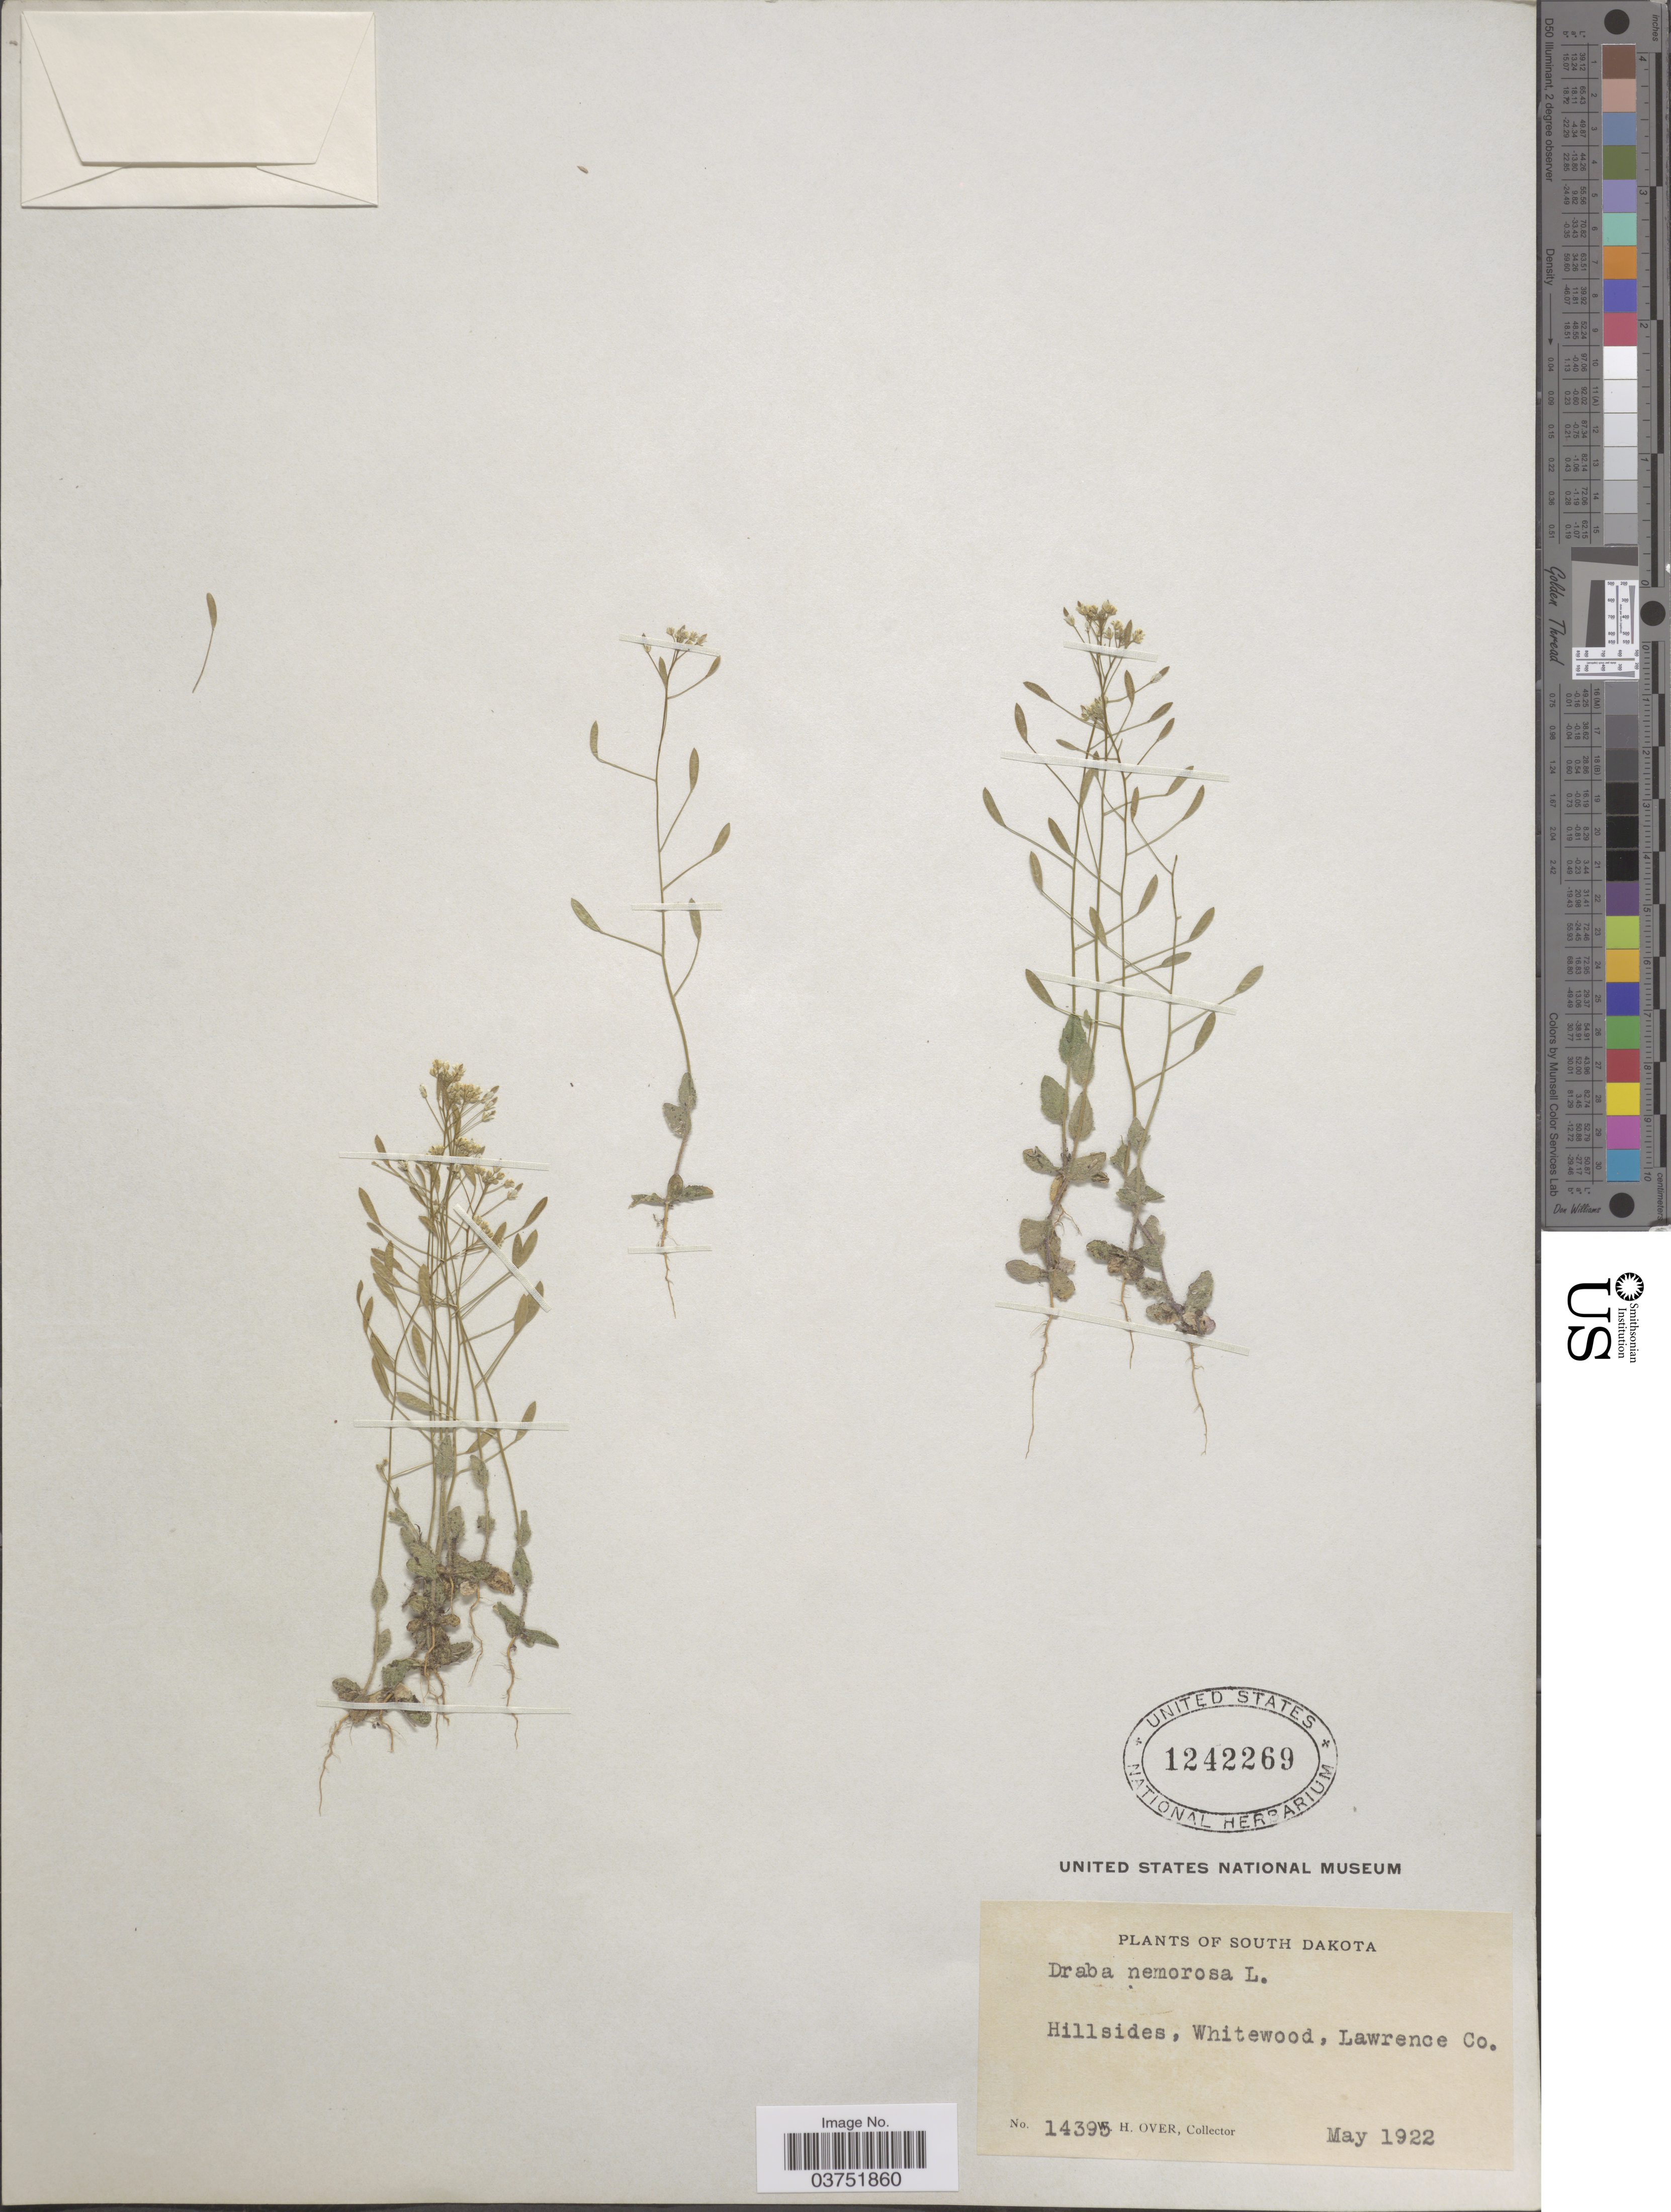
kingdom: Plantae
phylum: Tracheophyta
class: Magnoliopsida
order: Brassicales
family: Brassicaceae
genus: Draba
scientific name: Draba nemorosa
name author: L.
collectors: W. Over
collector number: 14395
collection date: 1922-05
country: United States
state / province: South Dakota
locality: Hillsides, Whitewood, Lawrence Co.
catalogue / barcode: US 1242269